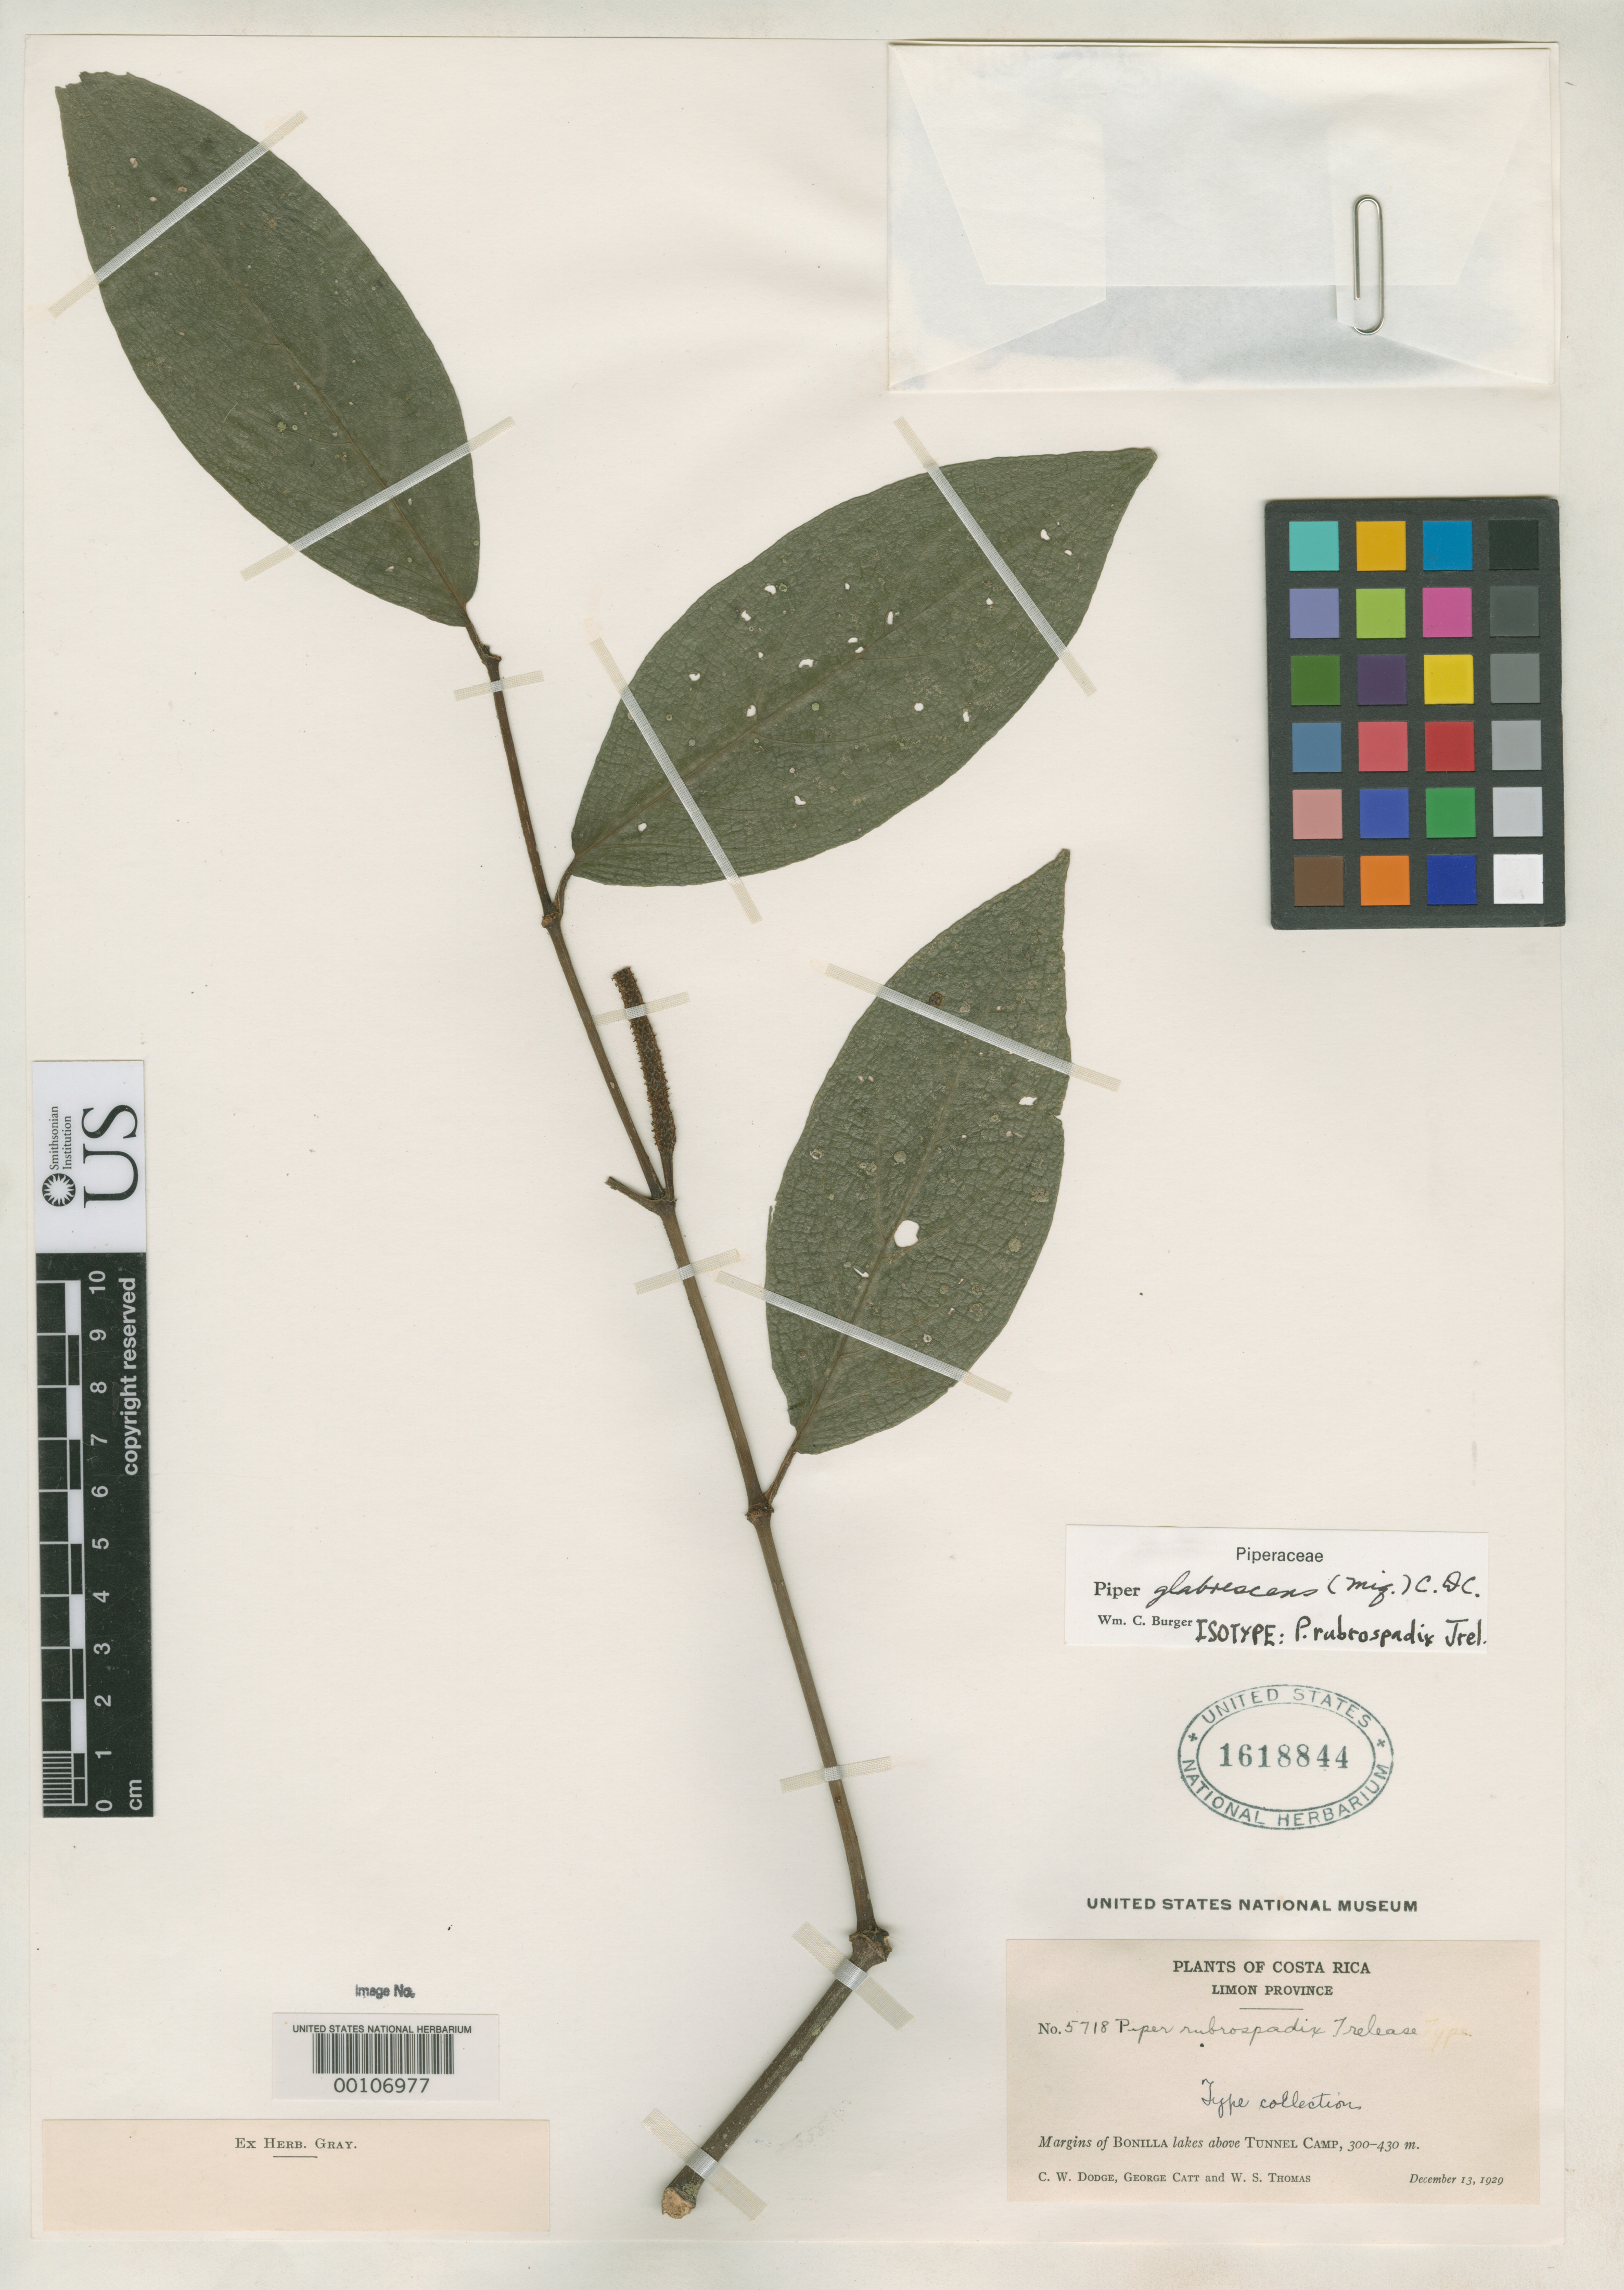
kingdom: Plantae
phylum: Tracheophyta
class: Magnoliopsida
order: Piperales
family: Piperaceae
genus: Piper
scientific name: Piper rubrospadix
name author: Trel. in Standl.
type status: Isotype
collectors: C. Dodge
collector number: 5718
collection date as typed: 13 Dec 1929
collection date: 1929-12-13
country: Costa Rica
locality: Bonilla Lakes above Tunnel Camp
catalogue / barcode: US 1618844